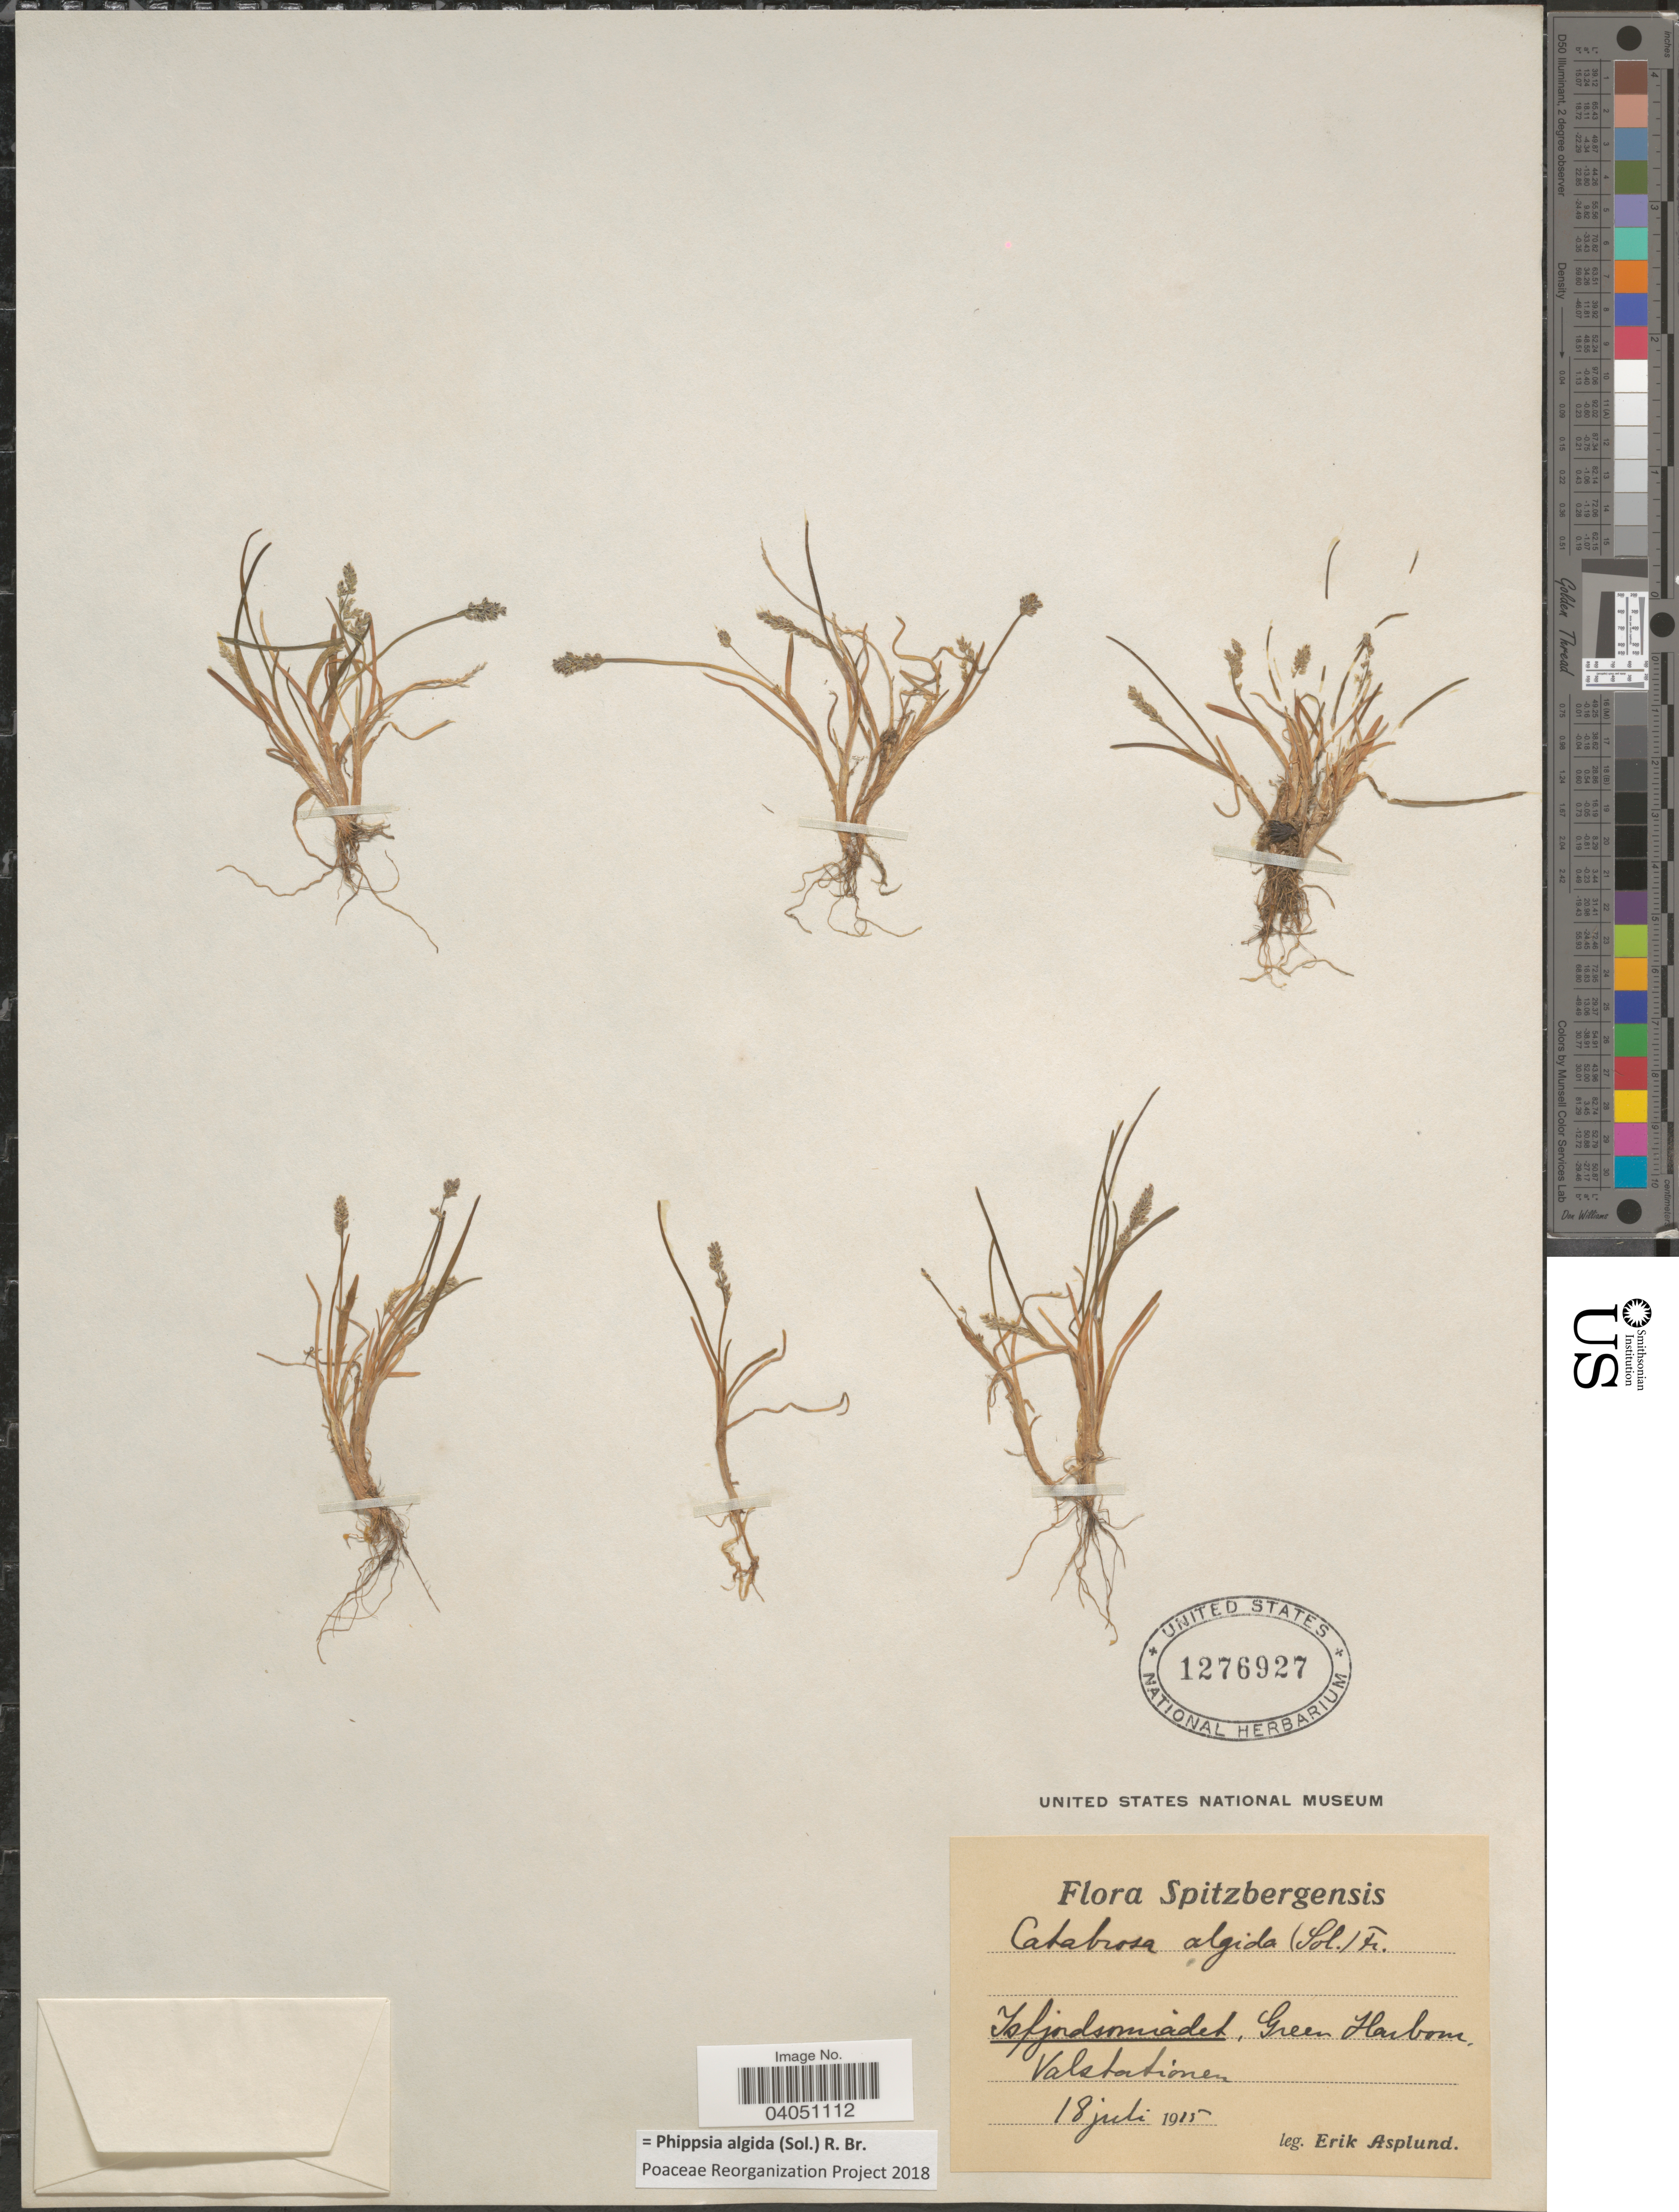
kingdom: Plantae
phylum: Tracheophyta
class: Liliopsida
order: Poales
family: Poaceae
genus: Phippsia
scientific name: Phippsia algida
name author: (Sol.) R. Br.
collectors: E. Asplund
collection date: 1915-07-18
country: Norway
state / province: Svalbard and Jan Mayen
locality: Spitzbergensis. Isfjordsomiadet, Green Harbour, Valstationen.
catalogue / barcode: US 1276927